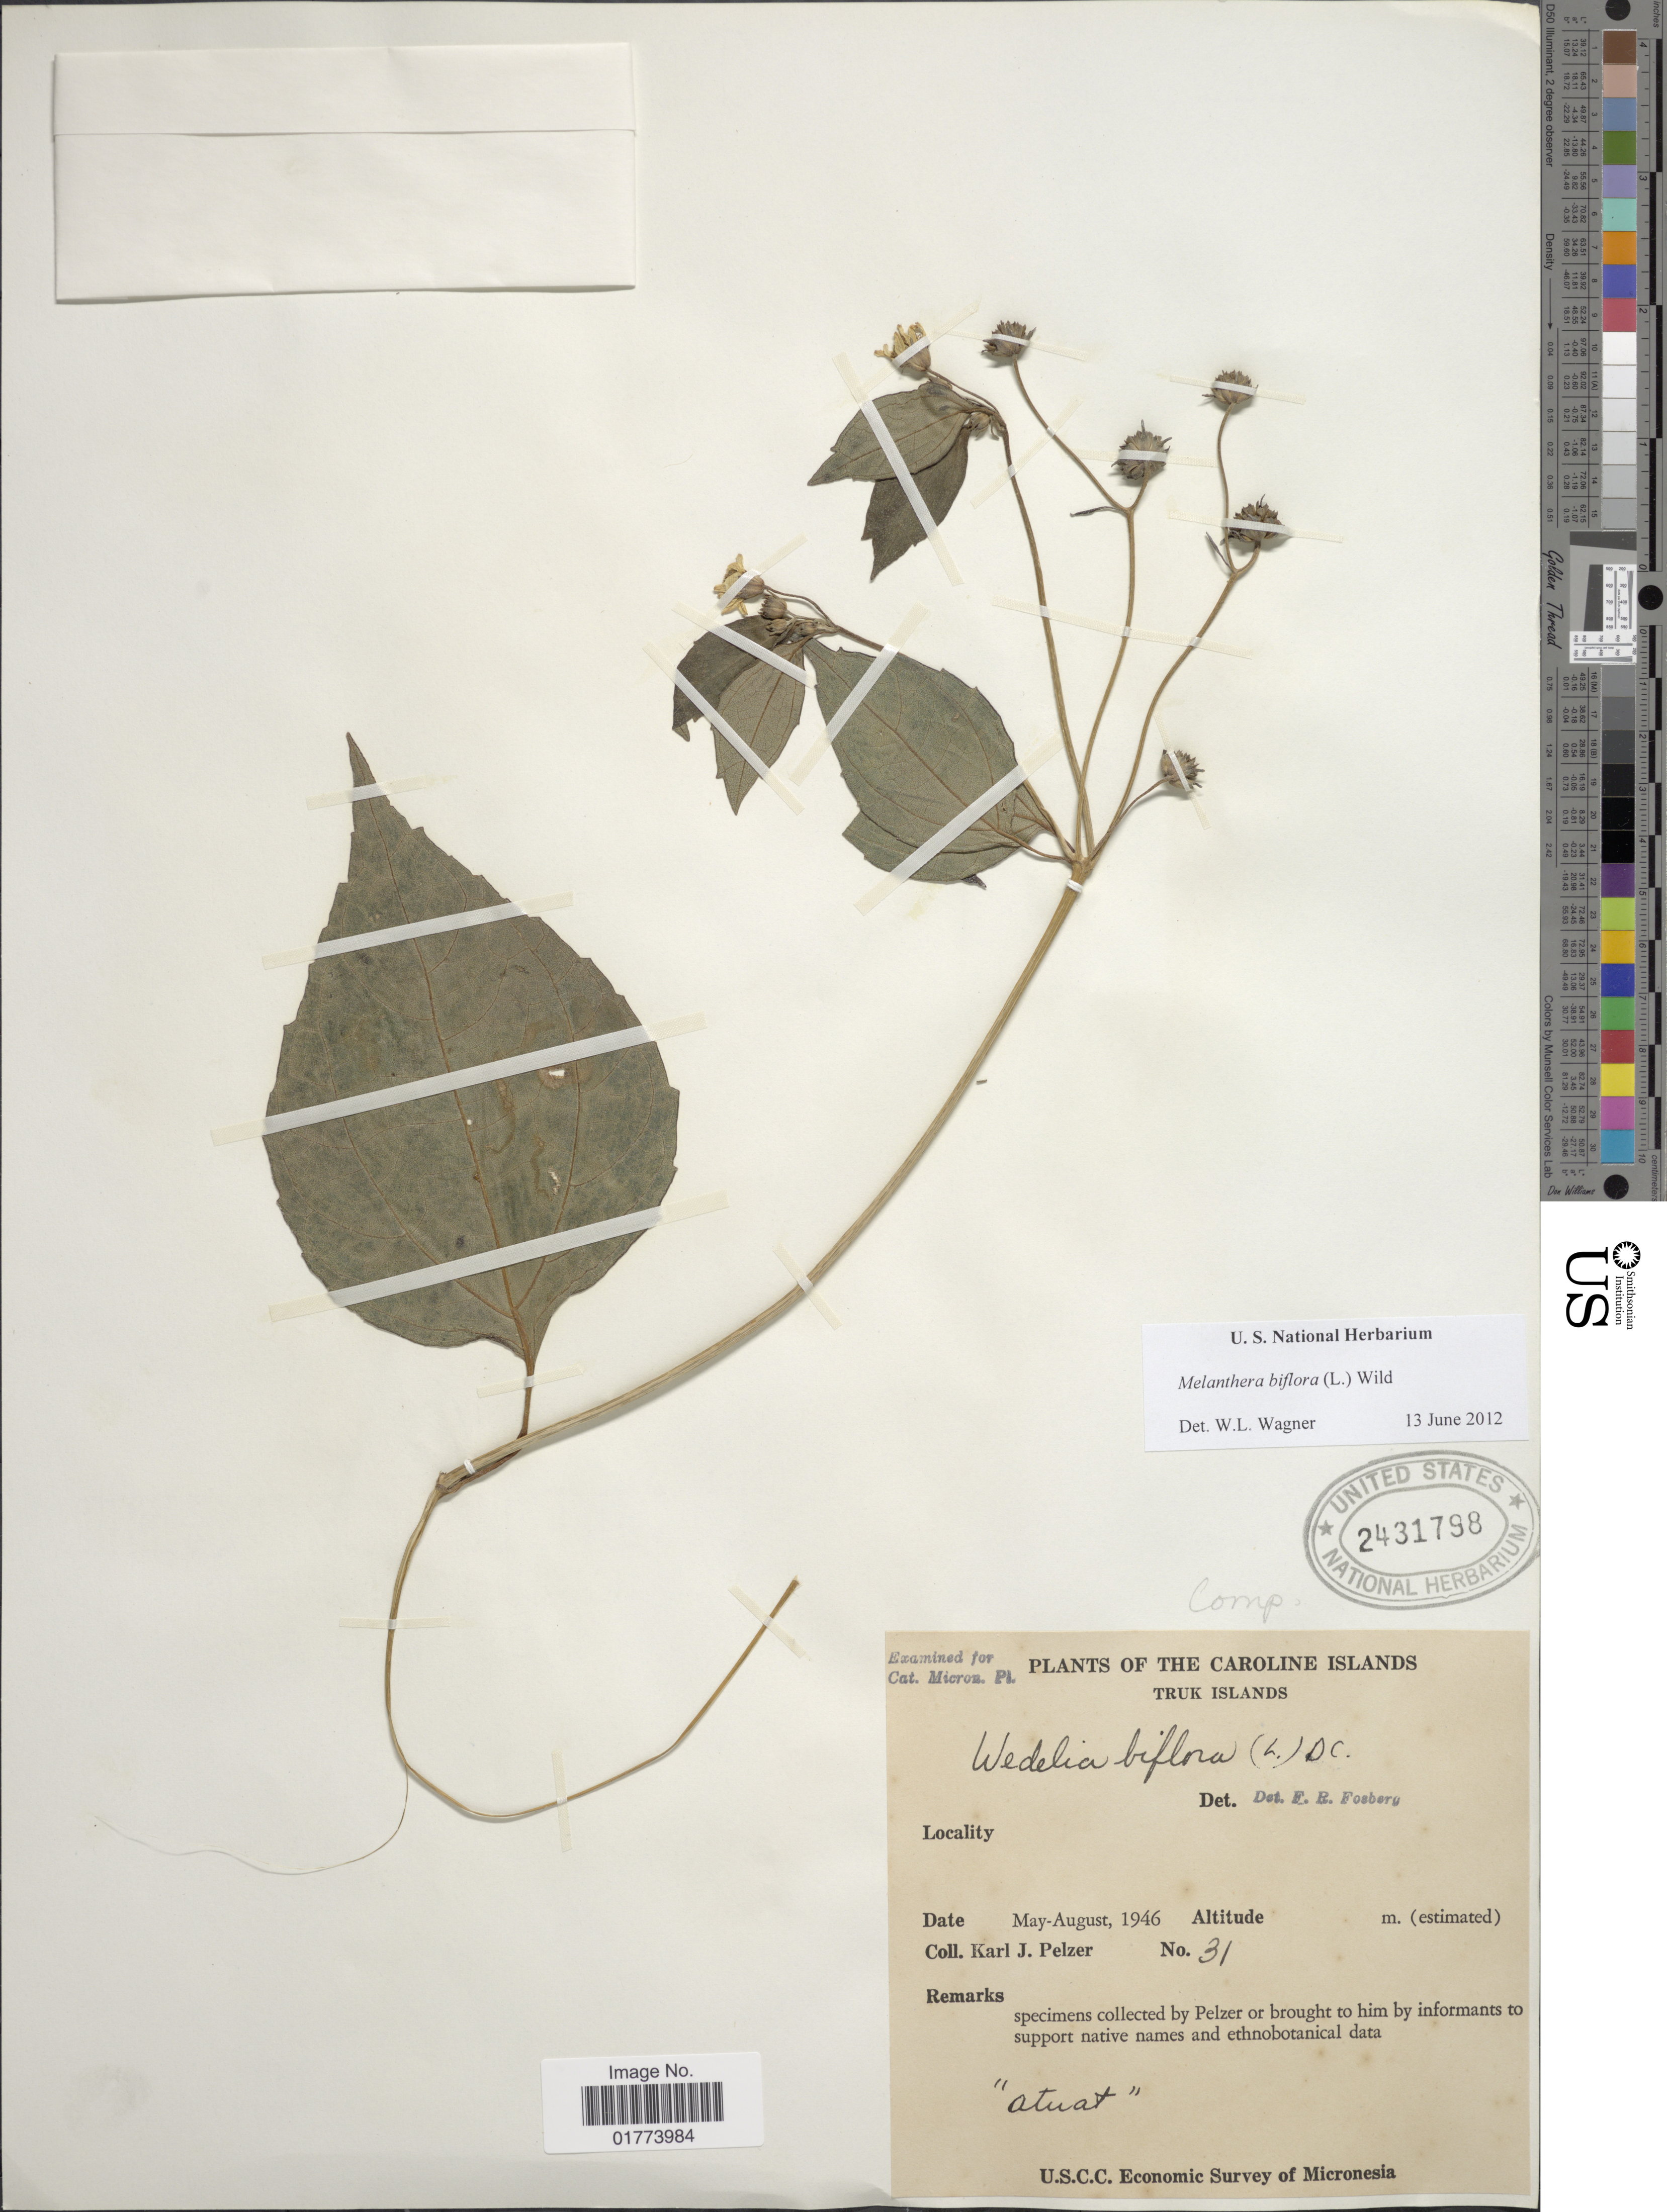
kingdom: Plantae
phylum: Tracheophyta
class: Magnoliopsida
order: Asterales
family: Asteraceae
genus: Wollastonia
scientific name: Wollastonia biflora var. biflora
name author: (L.) DC.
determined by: Wagner, W. L., (BOT), Smithsonian Institution - National Museum of Natural History (UNITED STATES)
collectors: K. J. Pelzer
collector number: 31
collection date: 1946-05/1946-08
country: Micronesia, Federated States of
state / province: Truk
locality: Caroline Islands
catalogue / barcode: US 2431798